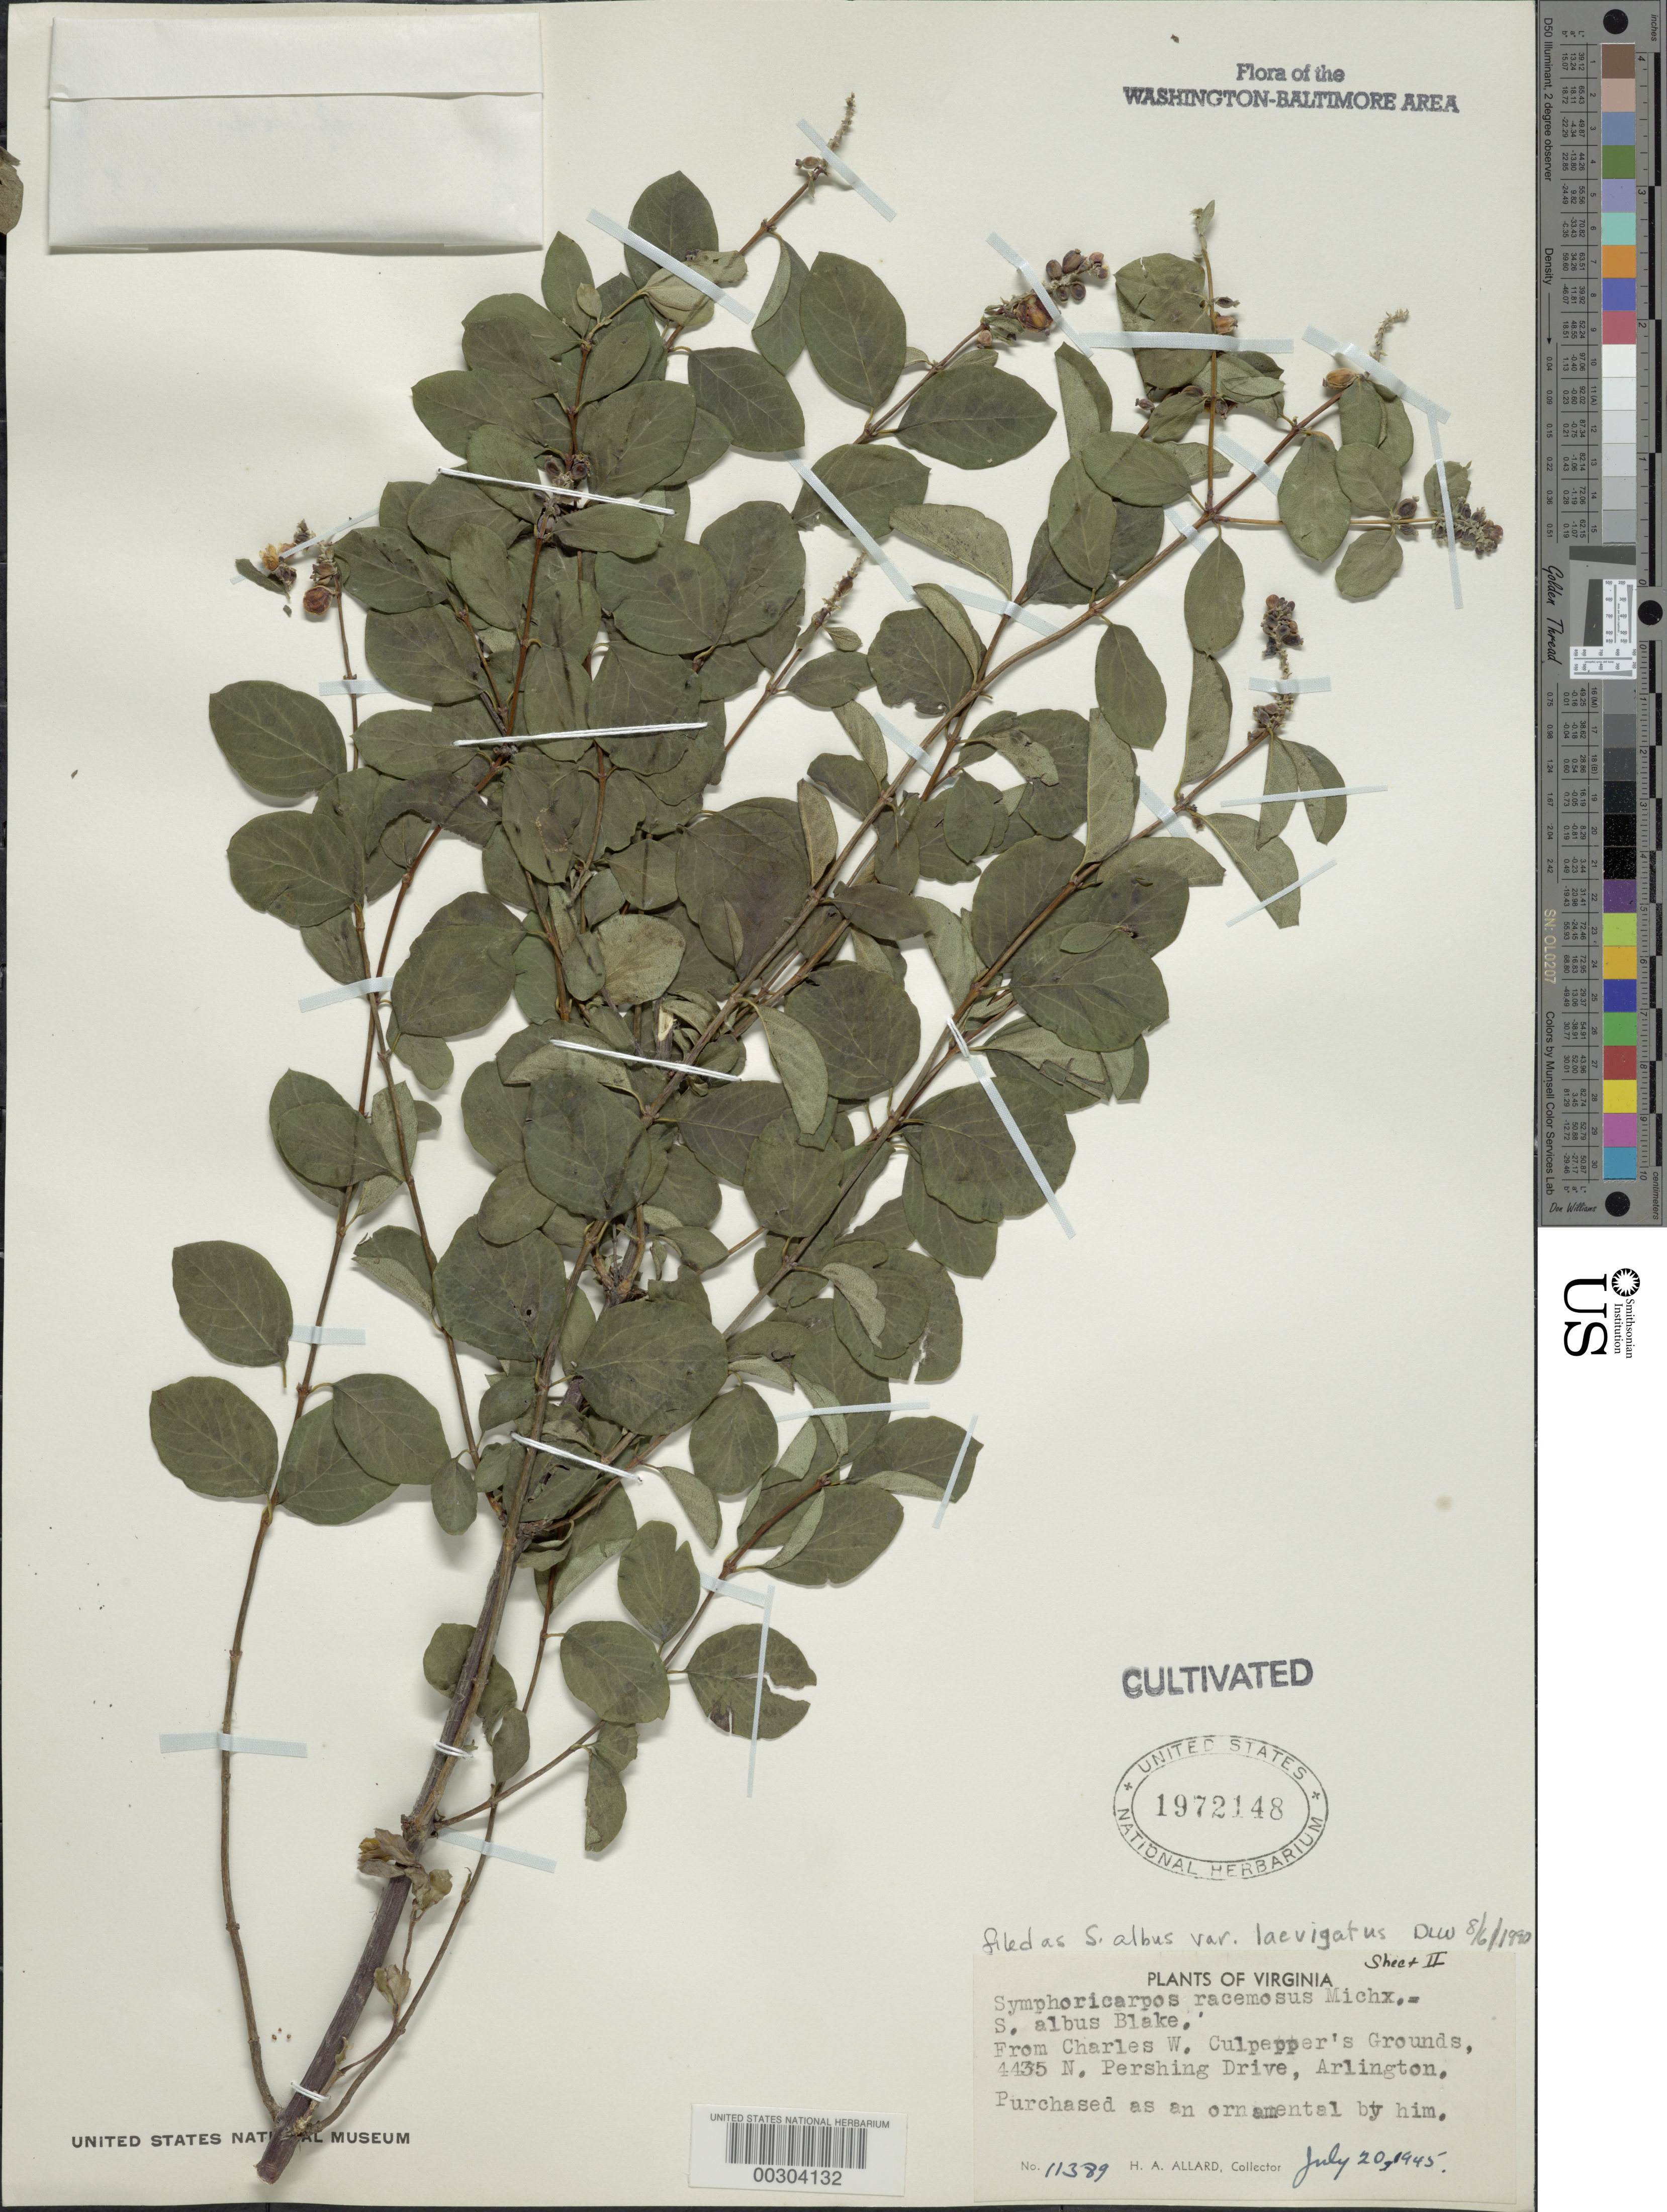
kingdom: Plantae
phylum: Tracheophyta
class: Magnoliopsida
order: Dipsacales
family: Caprifoliaceae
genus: Symphoricarpos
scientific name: Symphoricarpos albus var. laevigatus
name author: (Fernald) S.F. Blake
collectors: H. A. Allard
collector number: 11389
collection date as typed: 20 Jul 1945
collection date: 1945-07-20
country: United States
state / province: Virginia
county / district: Arlington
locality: Arlington, 4435 N Pershing Dr, C.W. Culpepper's grounds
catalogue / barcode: US 1972148